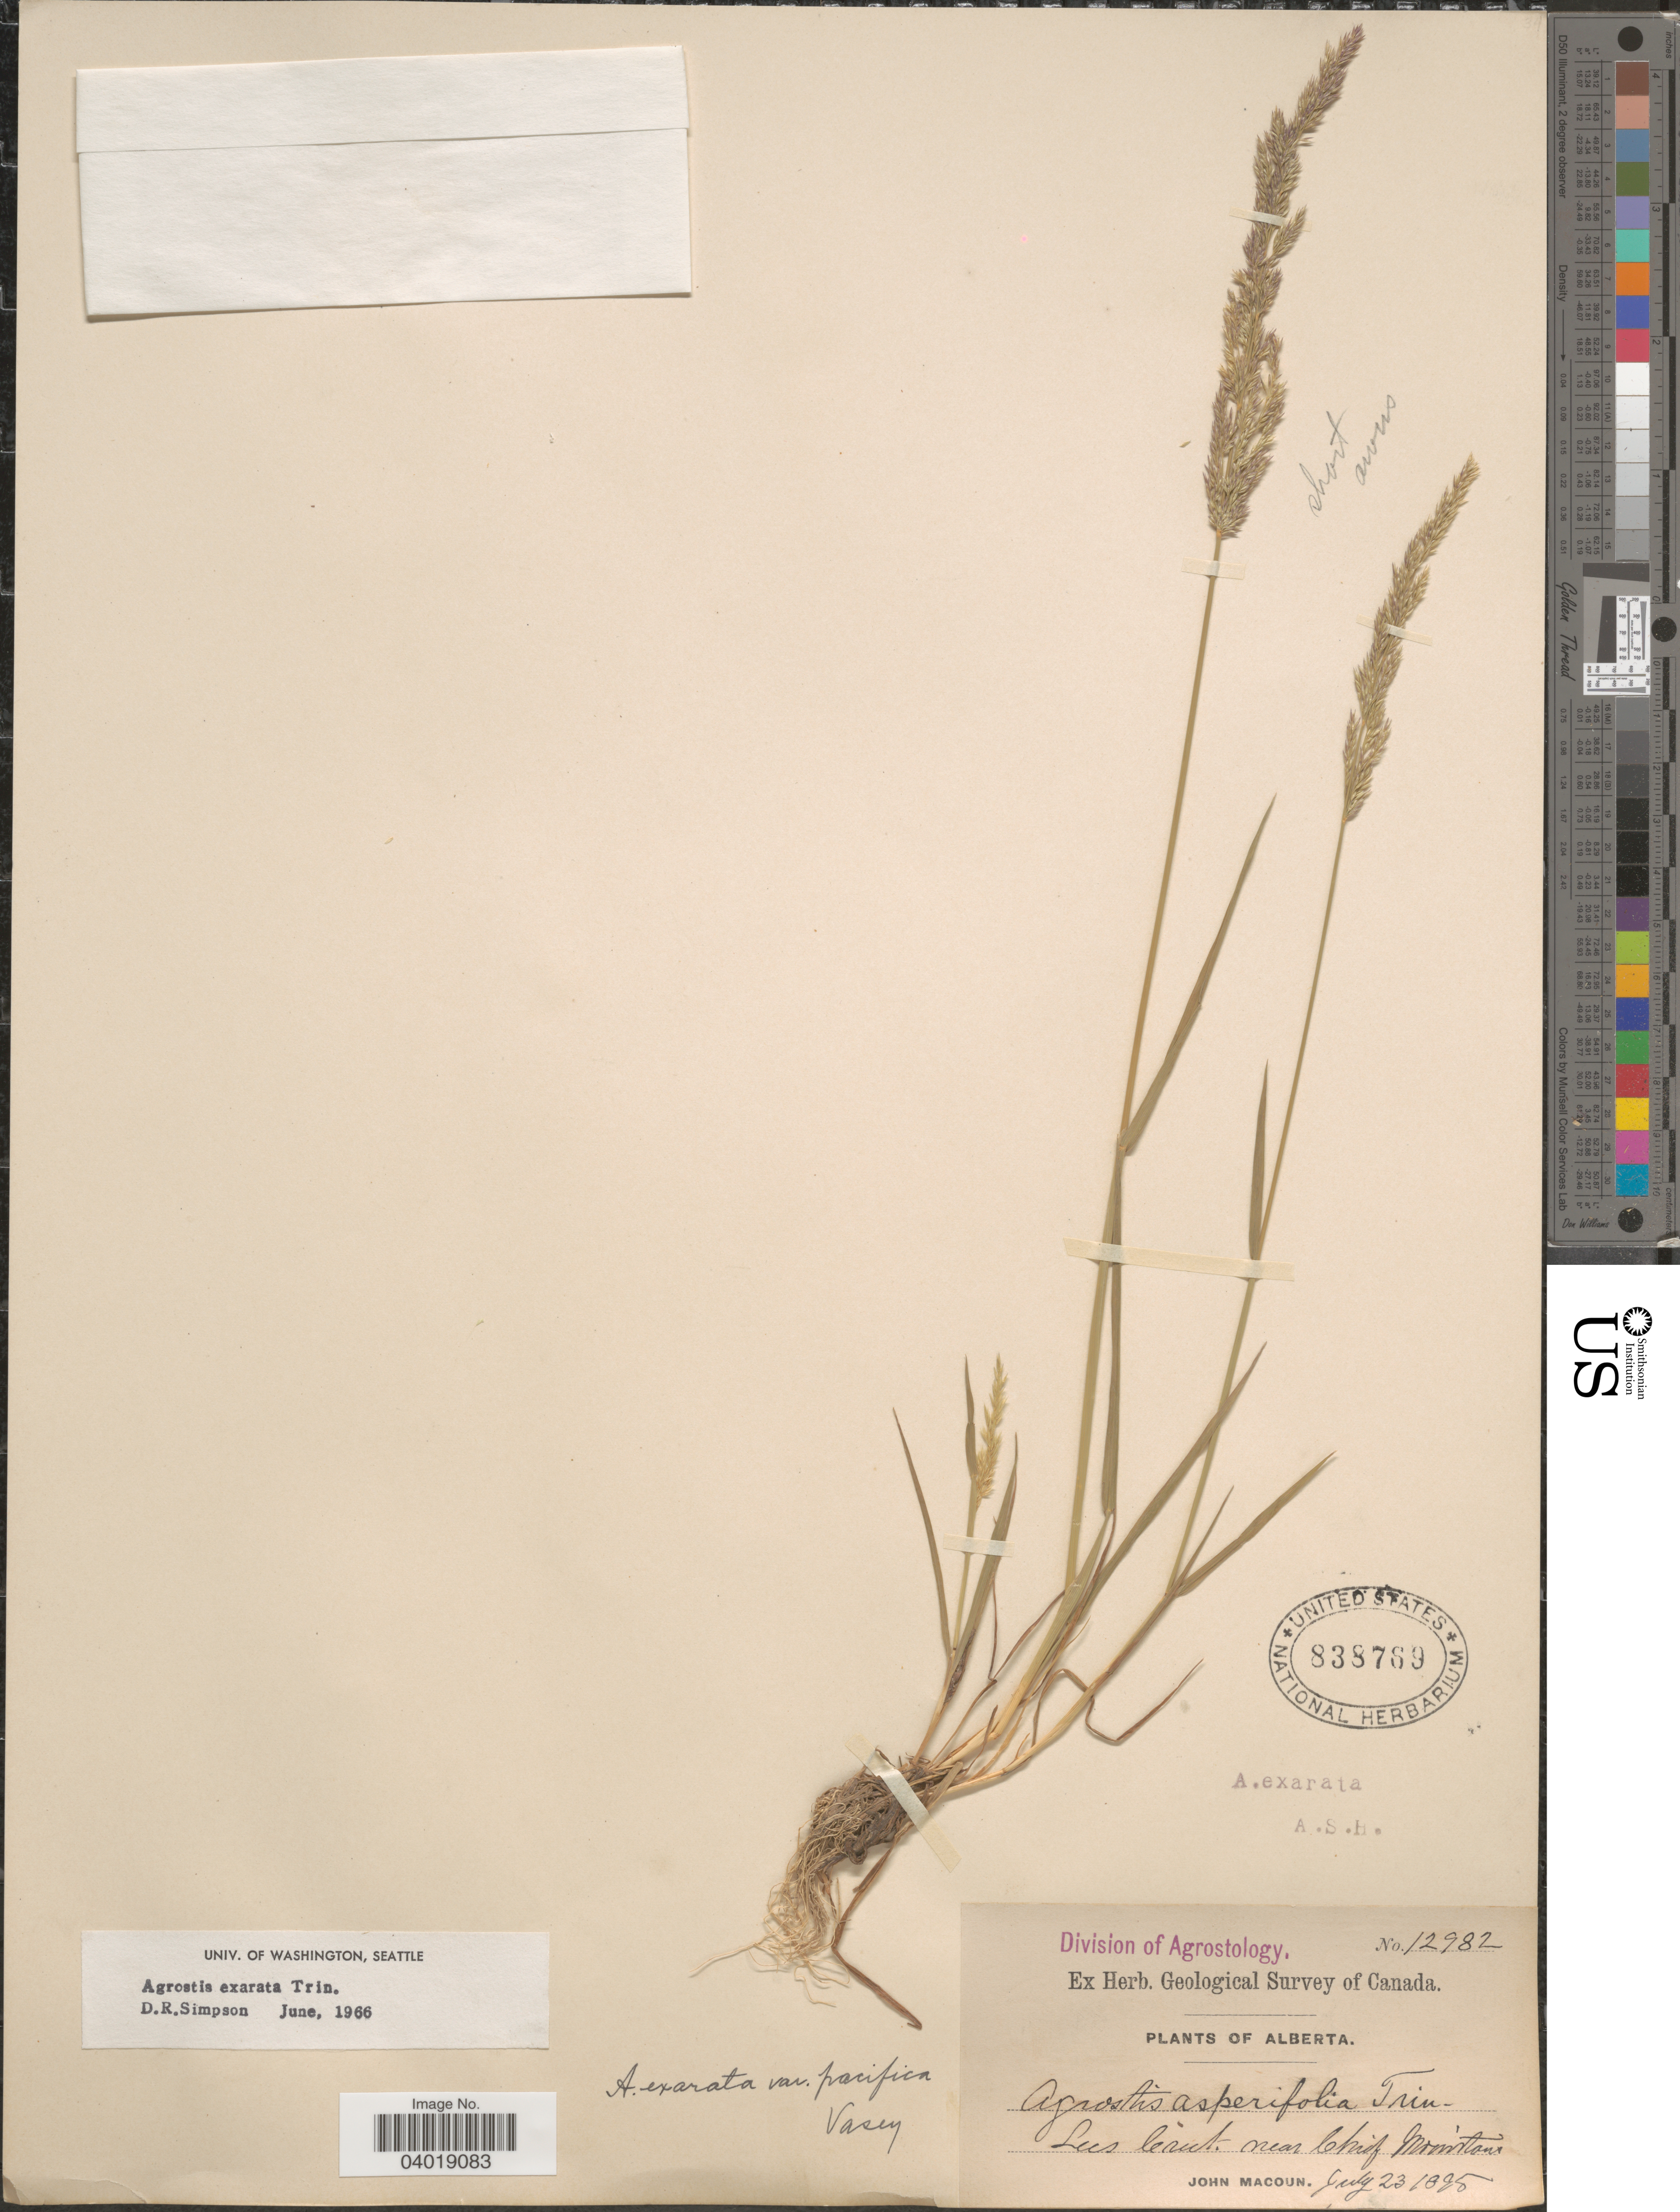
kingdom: Plantae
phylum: Tracheophyta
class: Liliopsida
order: Poales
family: Poaceae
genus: Agrostis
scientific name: Agrostis exarata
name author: Trin.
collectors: J. Macoun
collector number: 12982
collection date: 1895-07-23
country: Canada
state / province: Alberta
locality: Lees Creek near Chief Mountains.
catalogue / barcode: US 838769